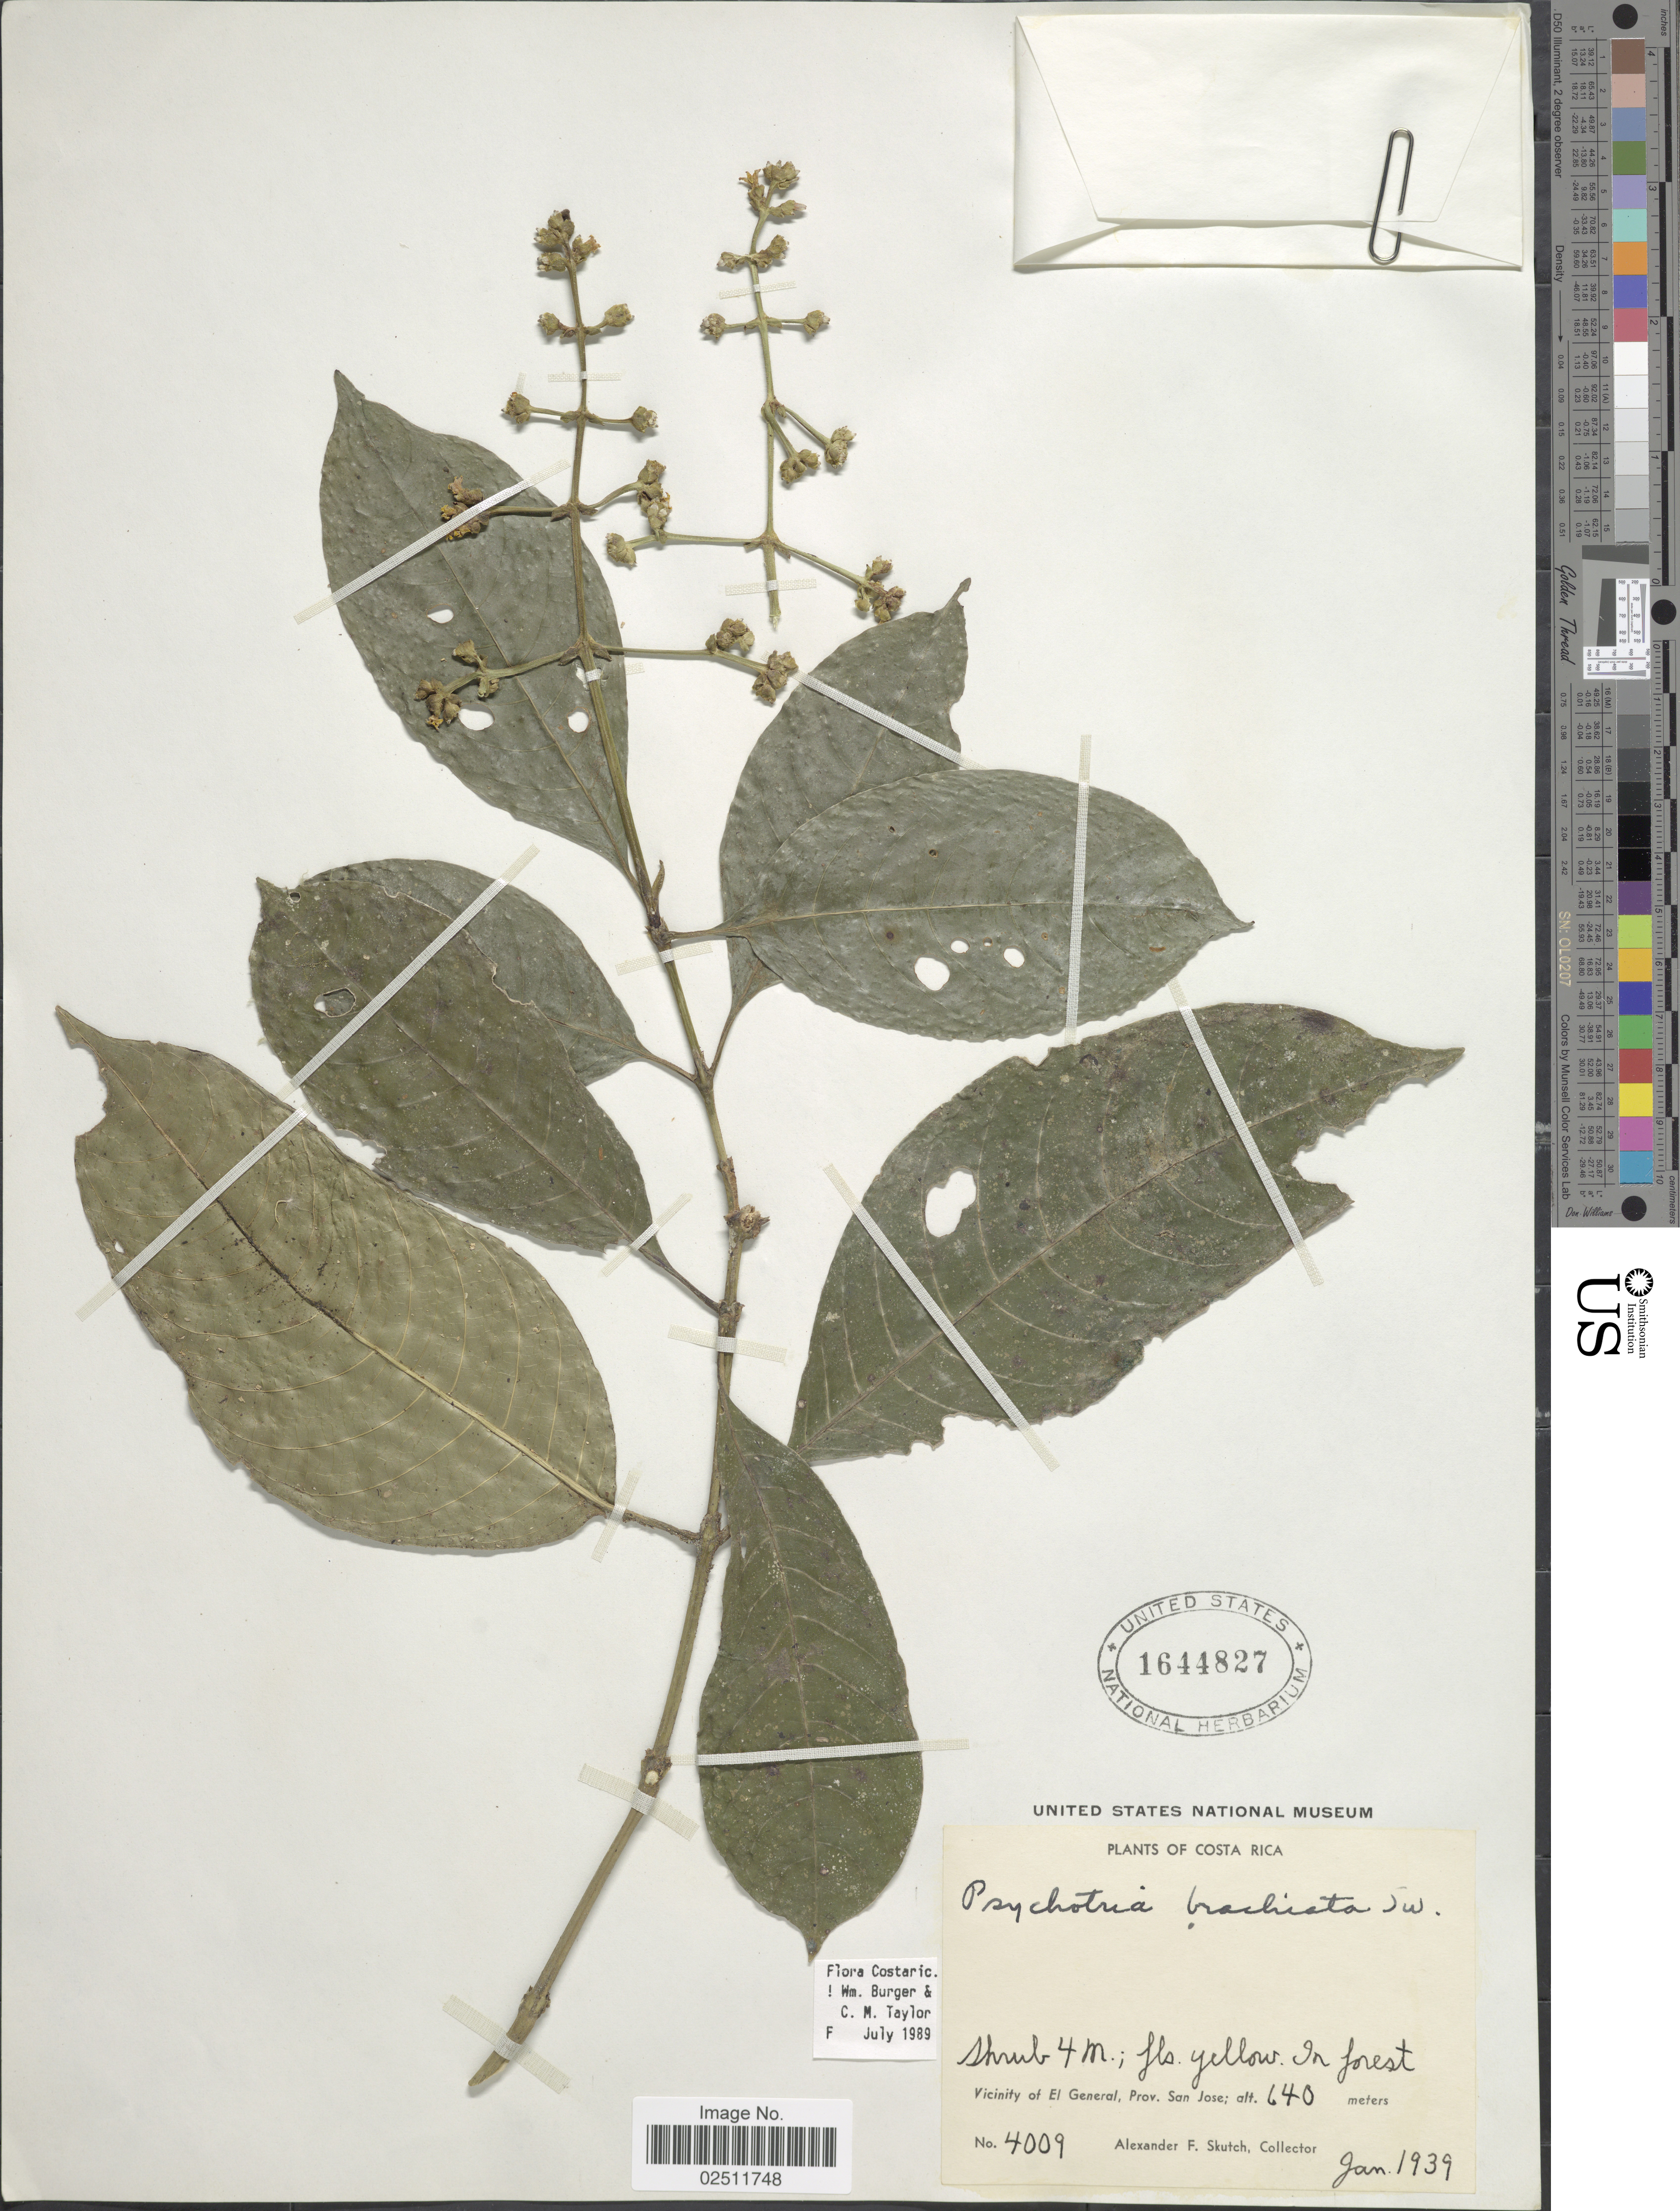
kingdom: Plantae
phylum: Tracheophyta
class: Magnoliopsida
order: Gentianales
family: Rubiaceae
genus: Psychotria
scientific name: Psychotria brachiata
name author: Sw.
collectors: A. F. Skutch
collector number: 4009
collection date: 1939-01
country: Costa Rica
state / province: San José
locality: In forest. Vicinity of El General.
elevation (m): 640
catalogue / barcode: US 1644827